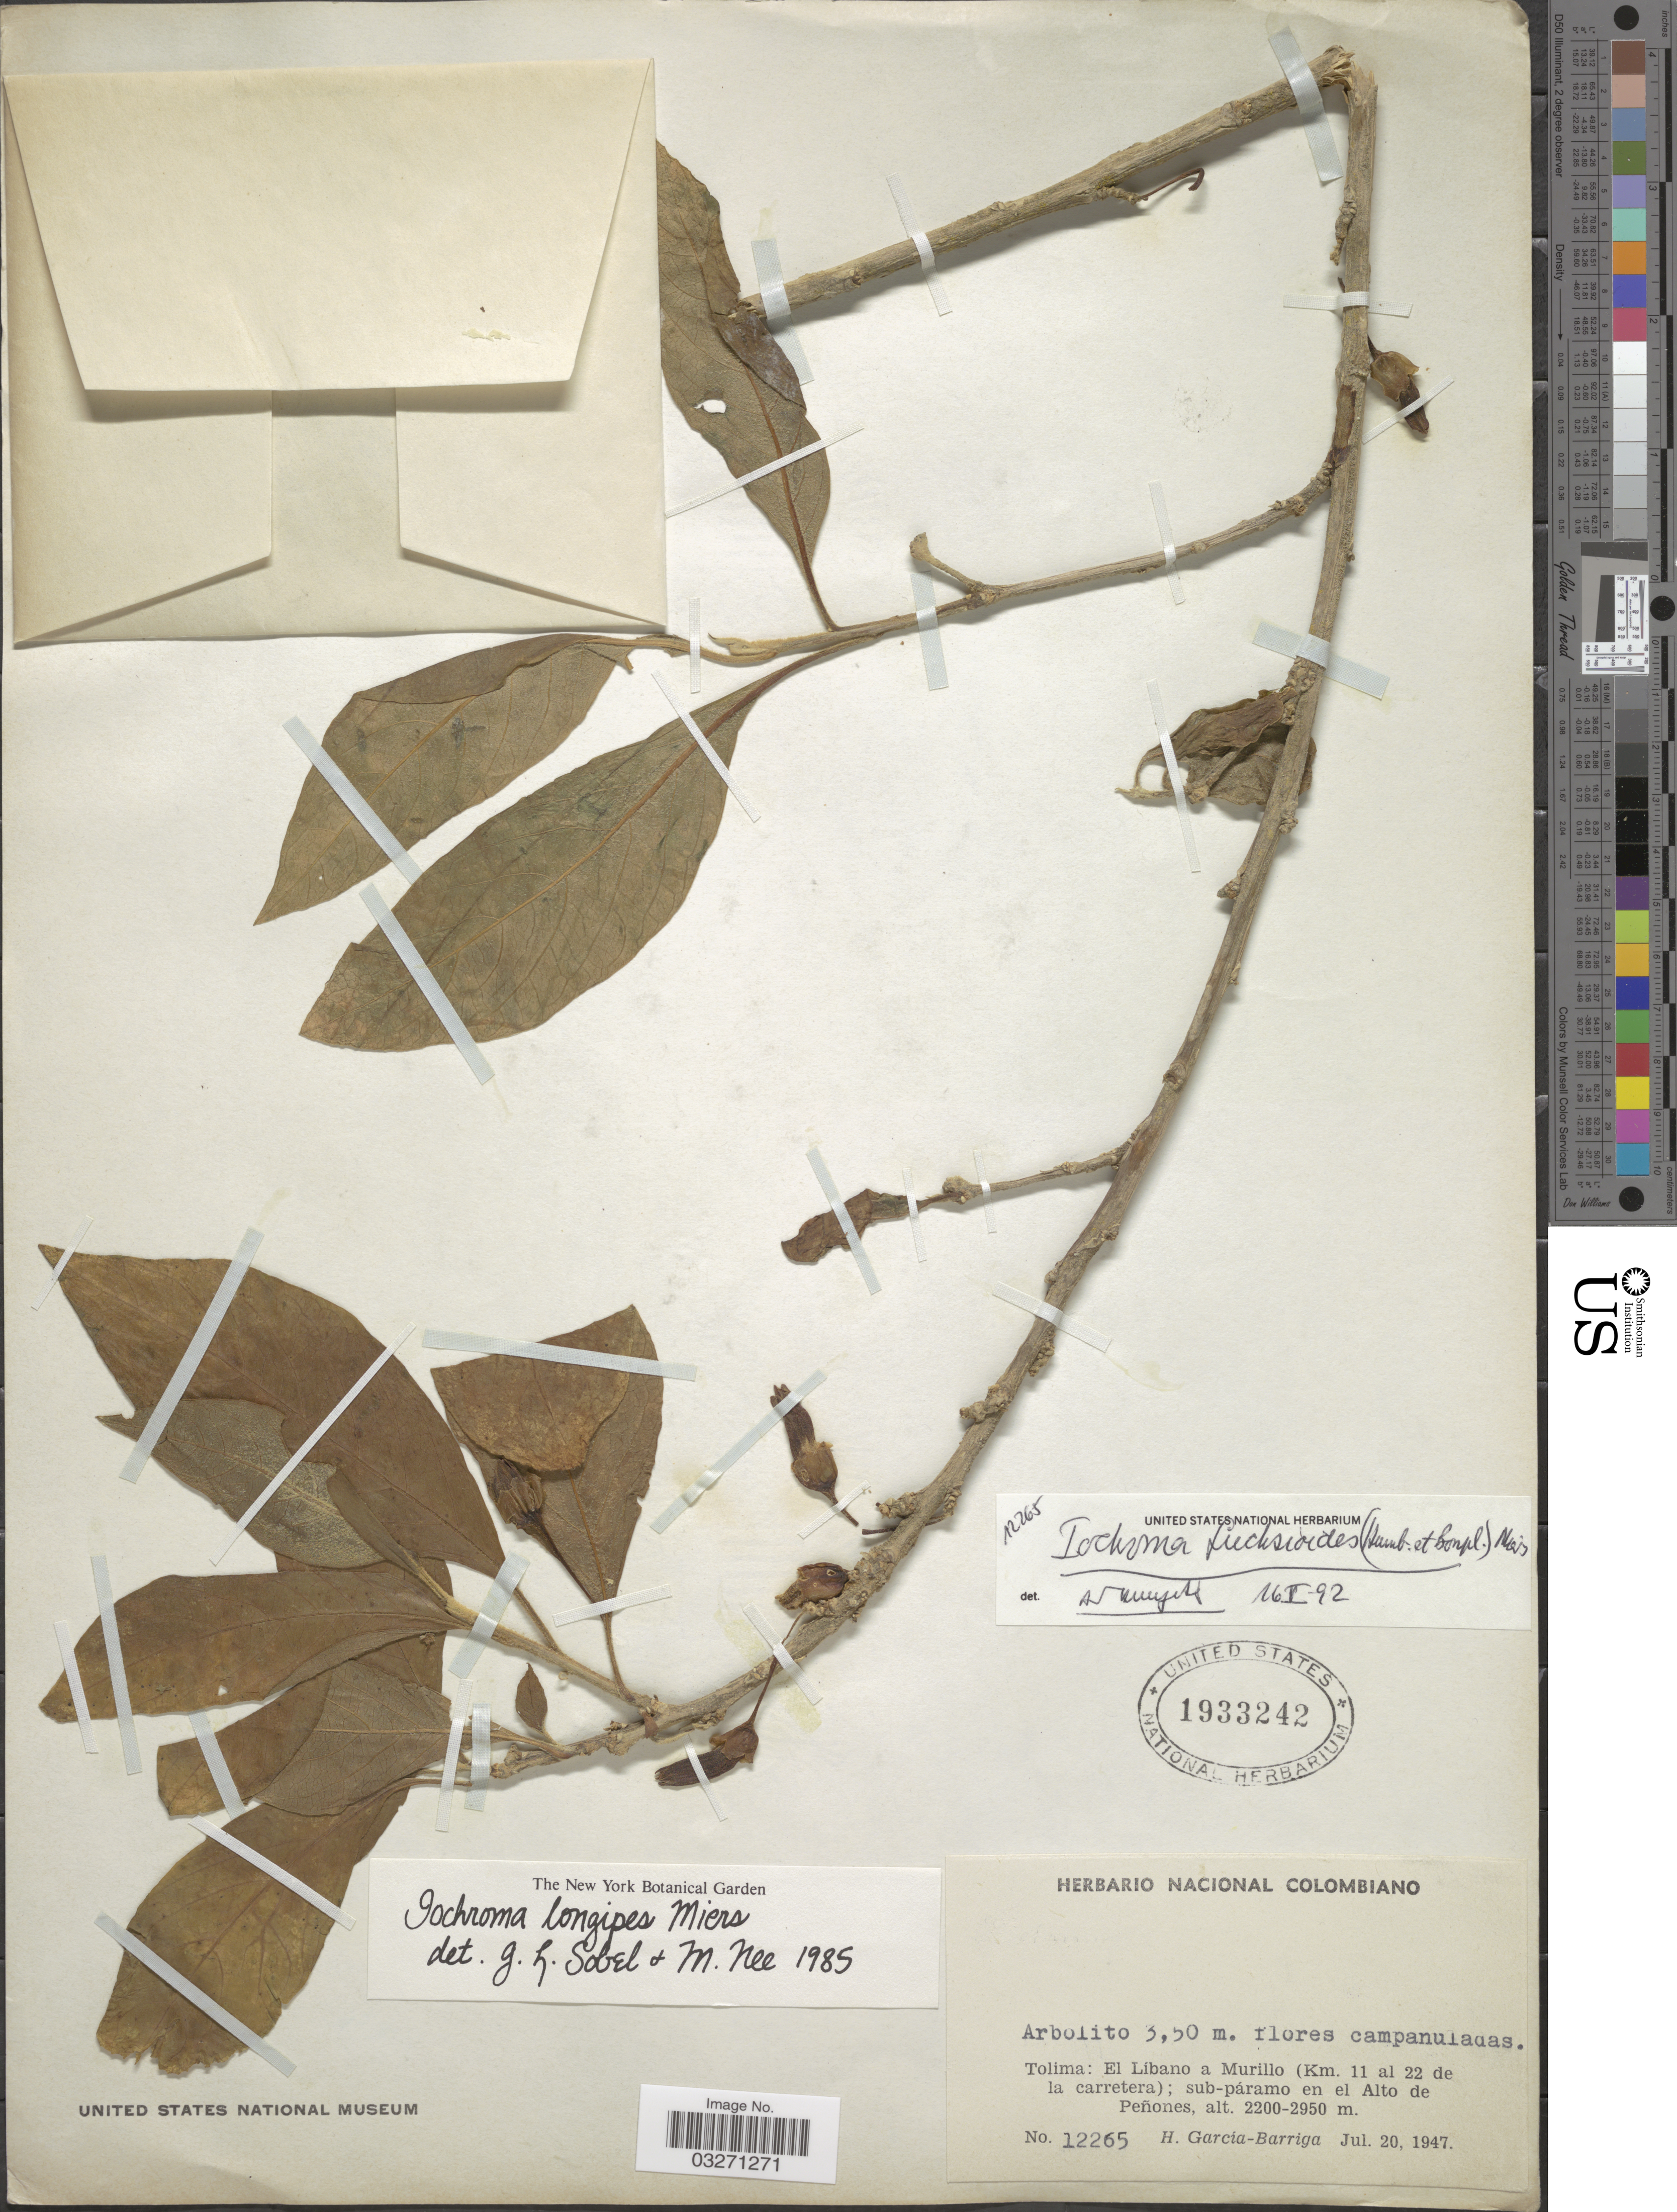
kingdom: Plantae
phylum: Tracheophyta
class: Magnoliopsida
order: Solanales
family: Solanaceae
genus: Iochroma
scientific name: Iochroma fuchsioides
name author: (Bonpl.) Miers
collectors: H. García Barriga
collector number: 12265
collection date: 1947-07-20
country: Colombia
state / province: Tolima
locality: El Líbano a Murillo (Km. 11 al 22 de la carretera); sub-páramo en el Alto de Peñones.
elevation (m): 2200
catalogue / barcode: US 1933242